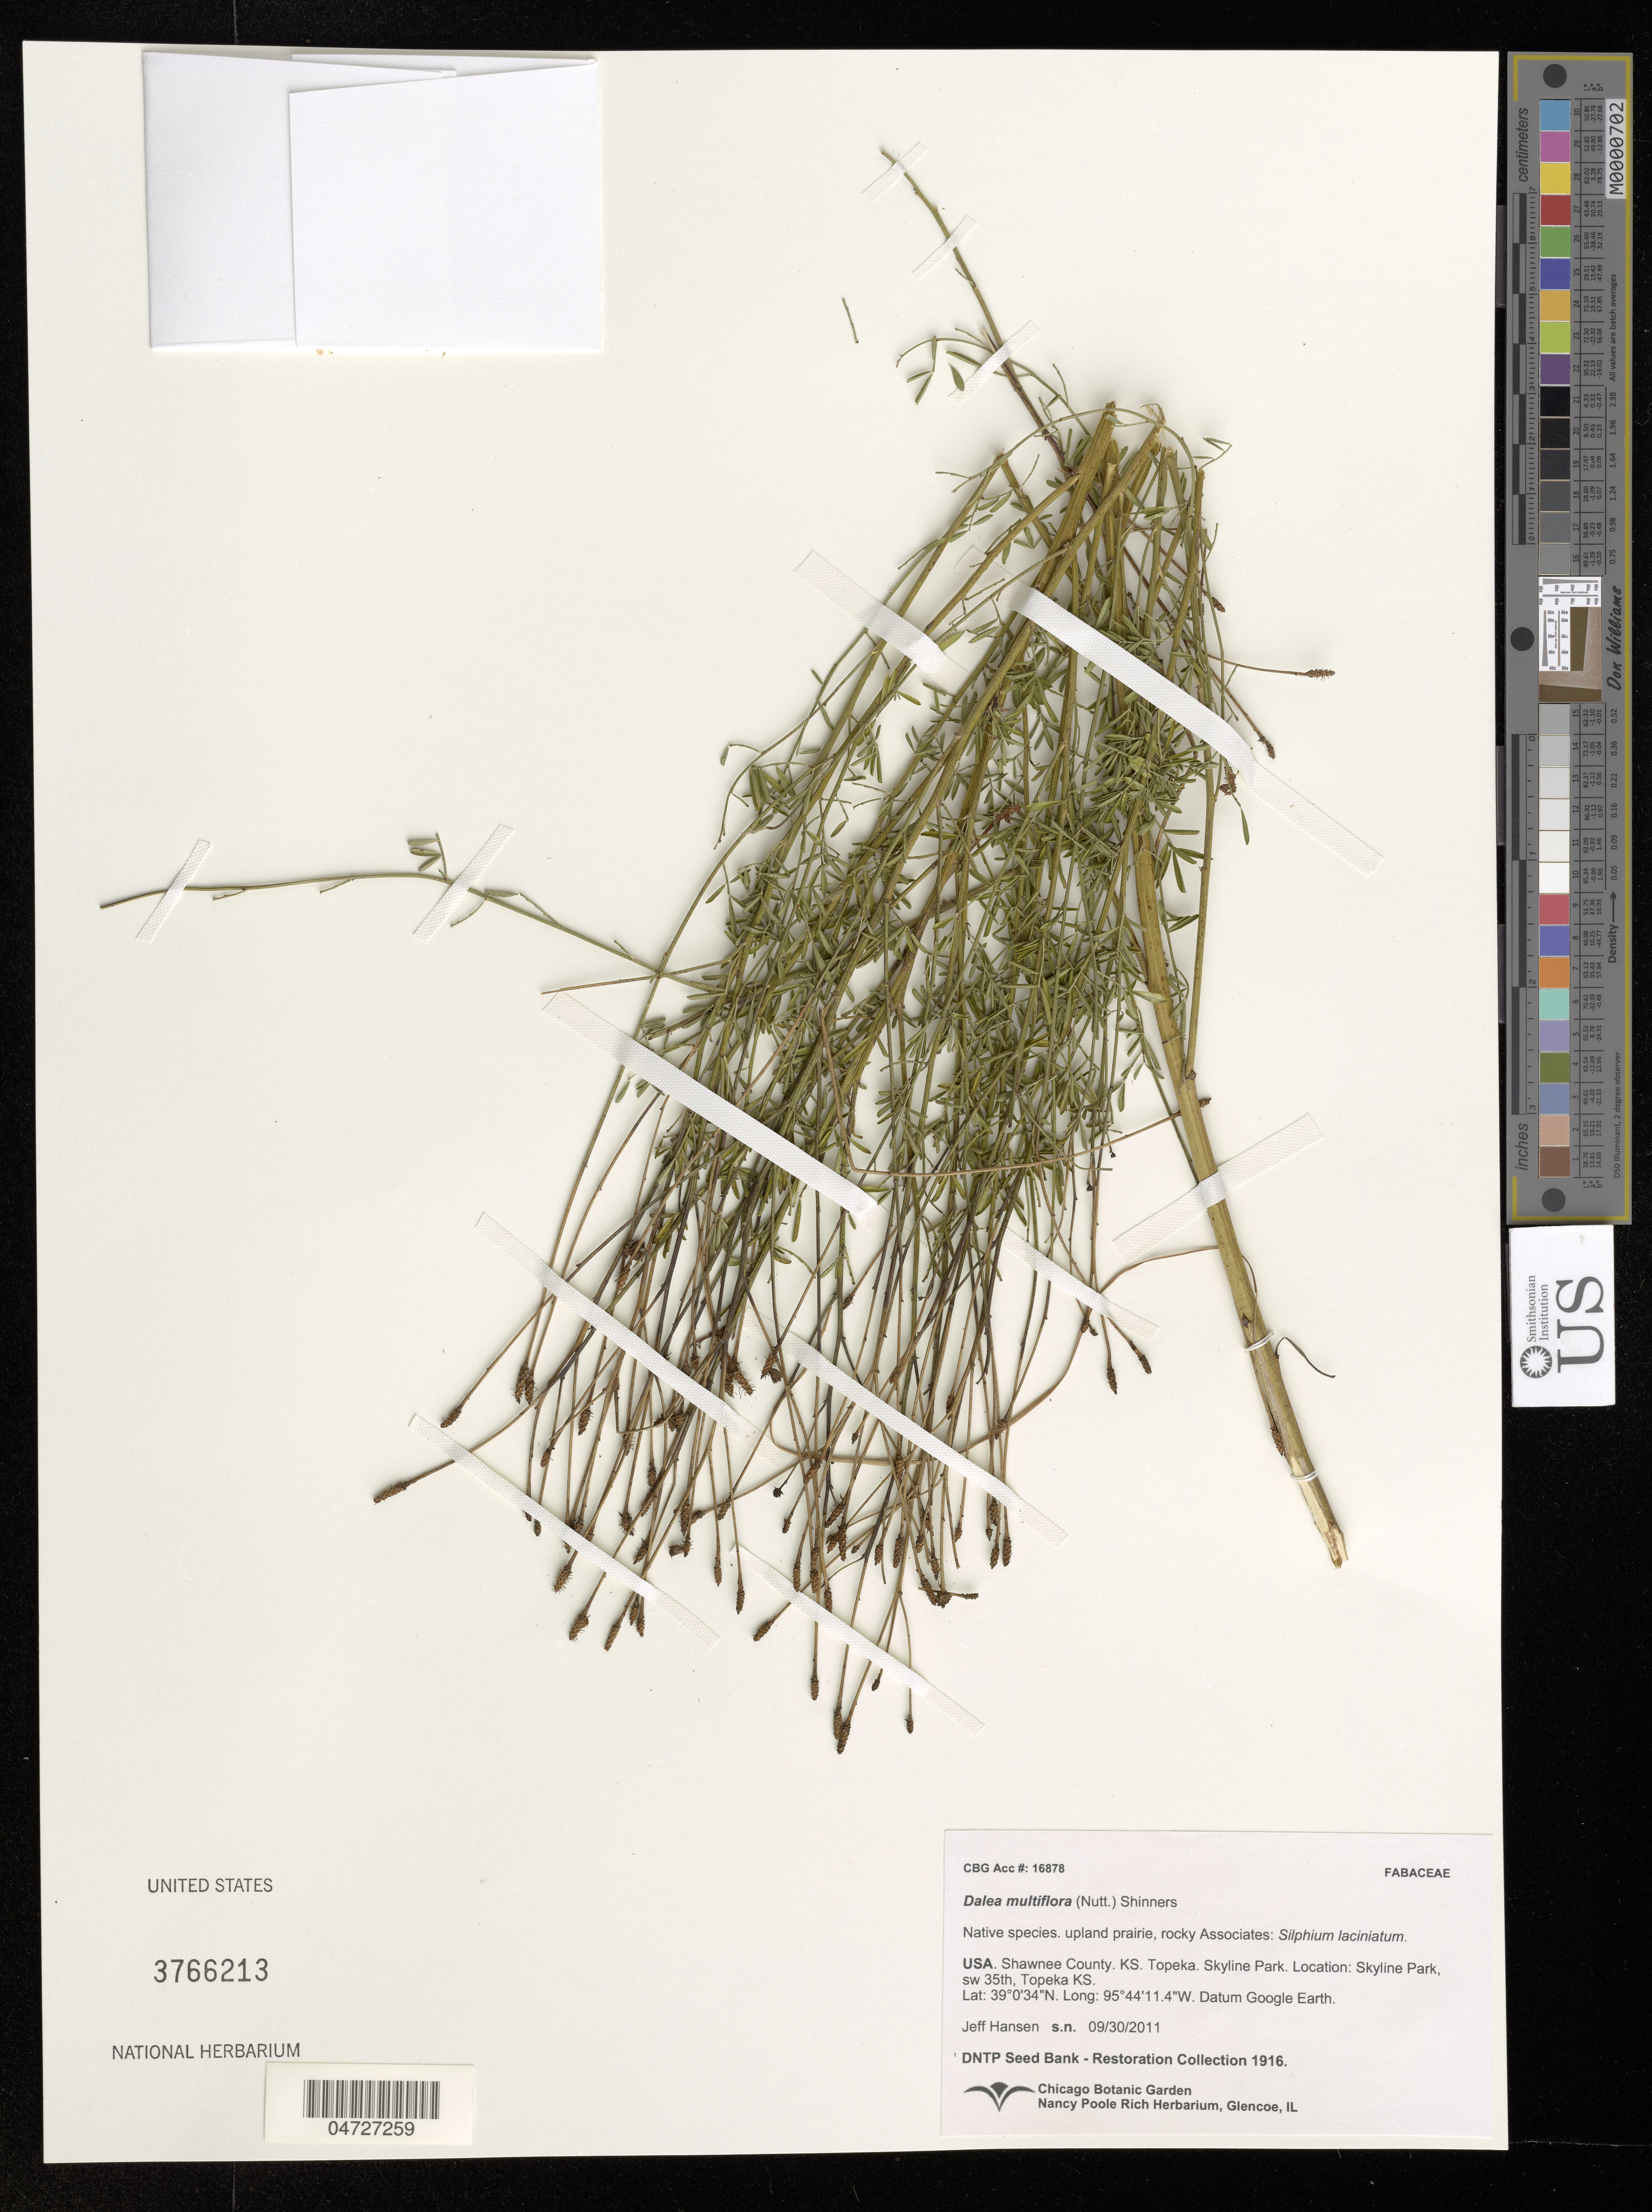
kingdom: Plantae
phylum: Tracheophyta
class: Magnoliopsida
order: Fabales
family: Fabaceae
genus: Dalea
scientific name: Dalea multiflora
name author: (Nutt.) Shinners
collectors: J. Hansen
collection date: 2011-09-30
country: United States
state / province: Kansas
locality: Shawnee County. Topeka. Skyline Park, sw 35th.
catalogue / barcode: US 3766213